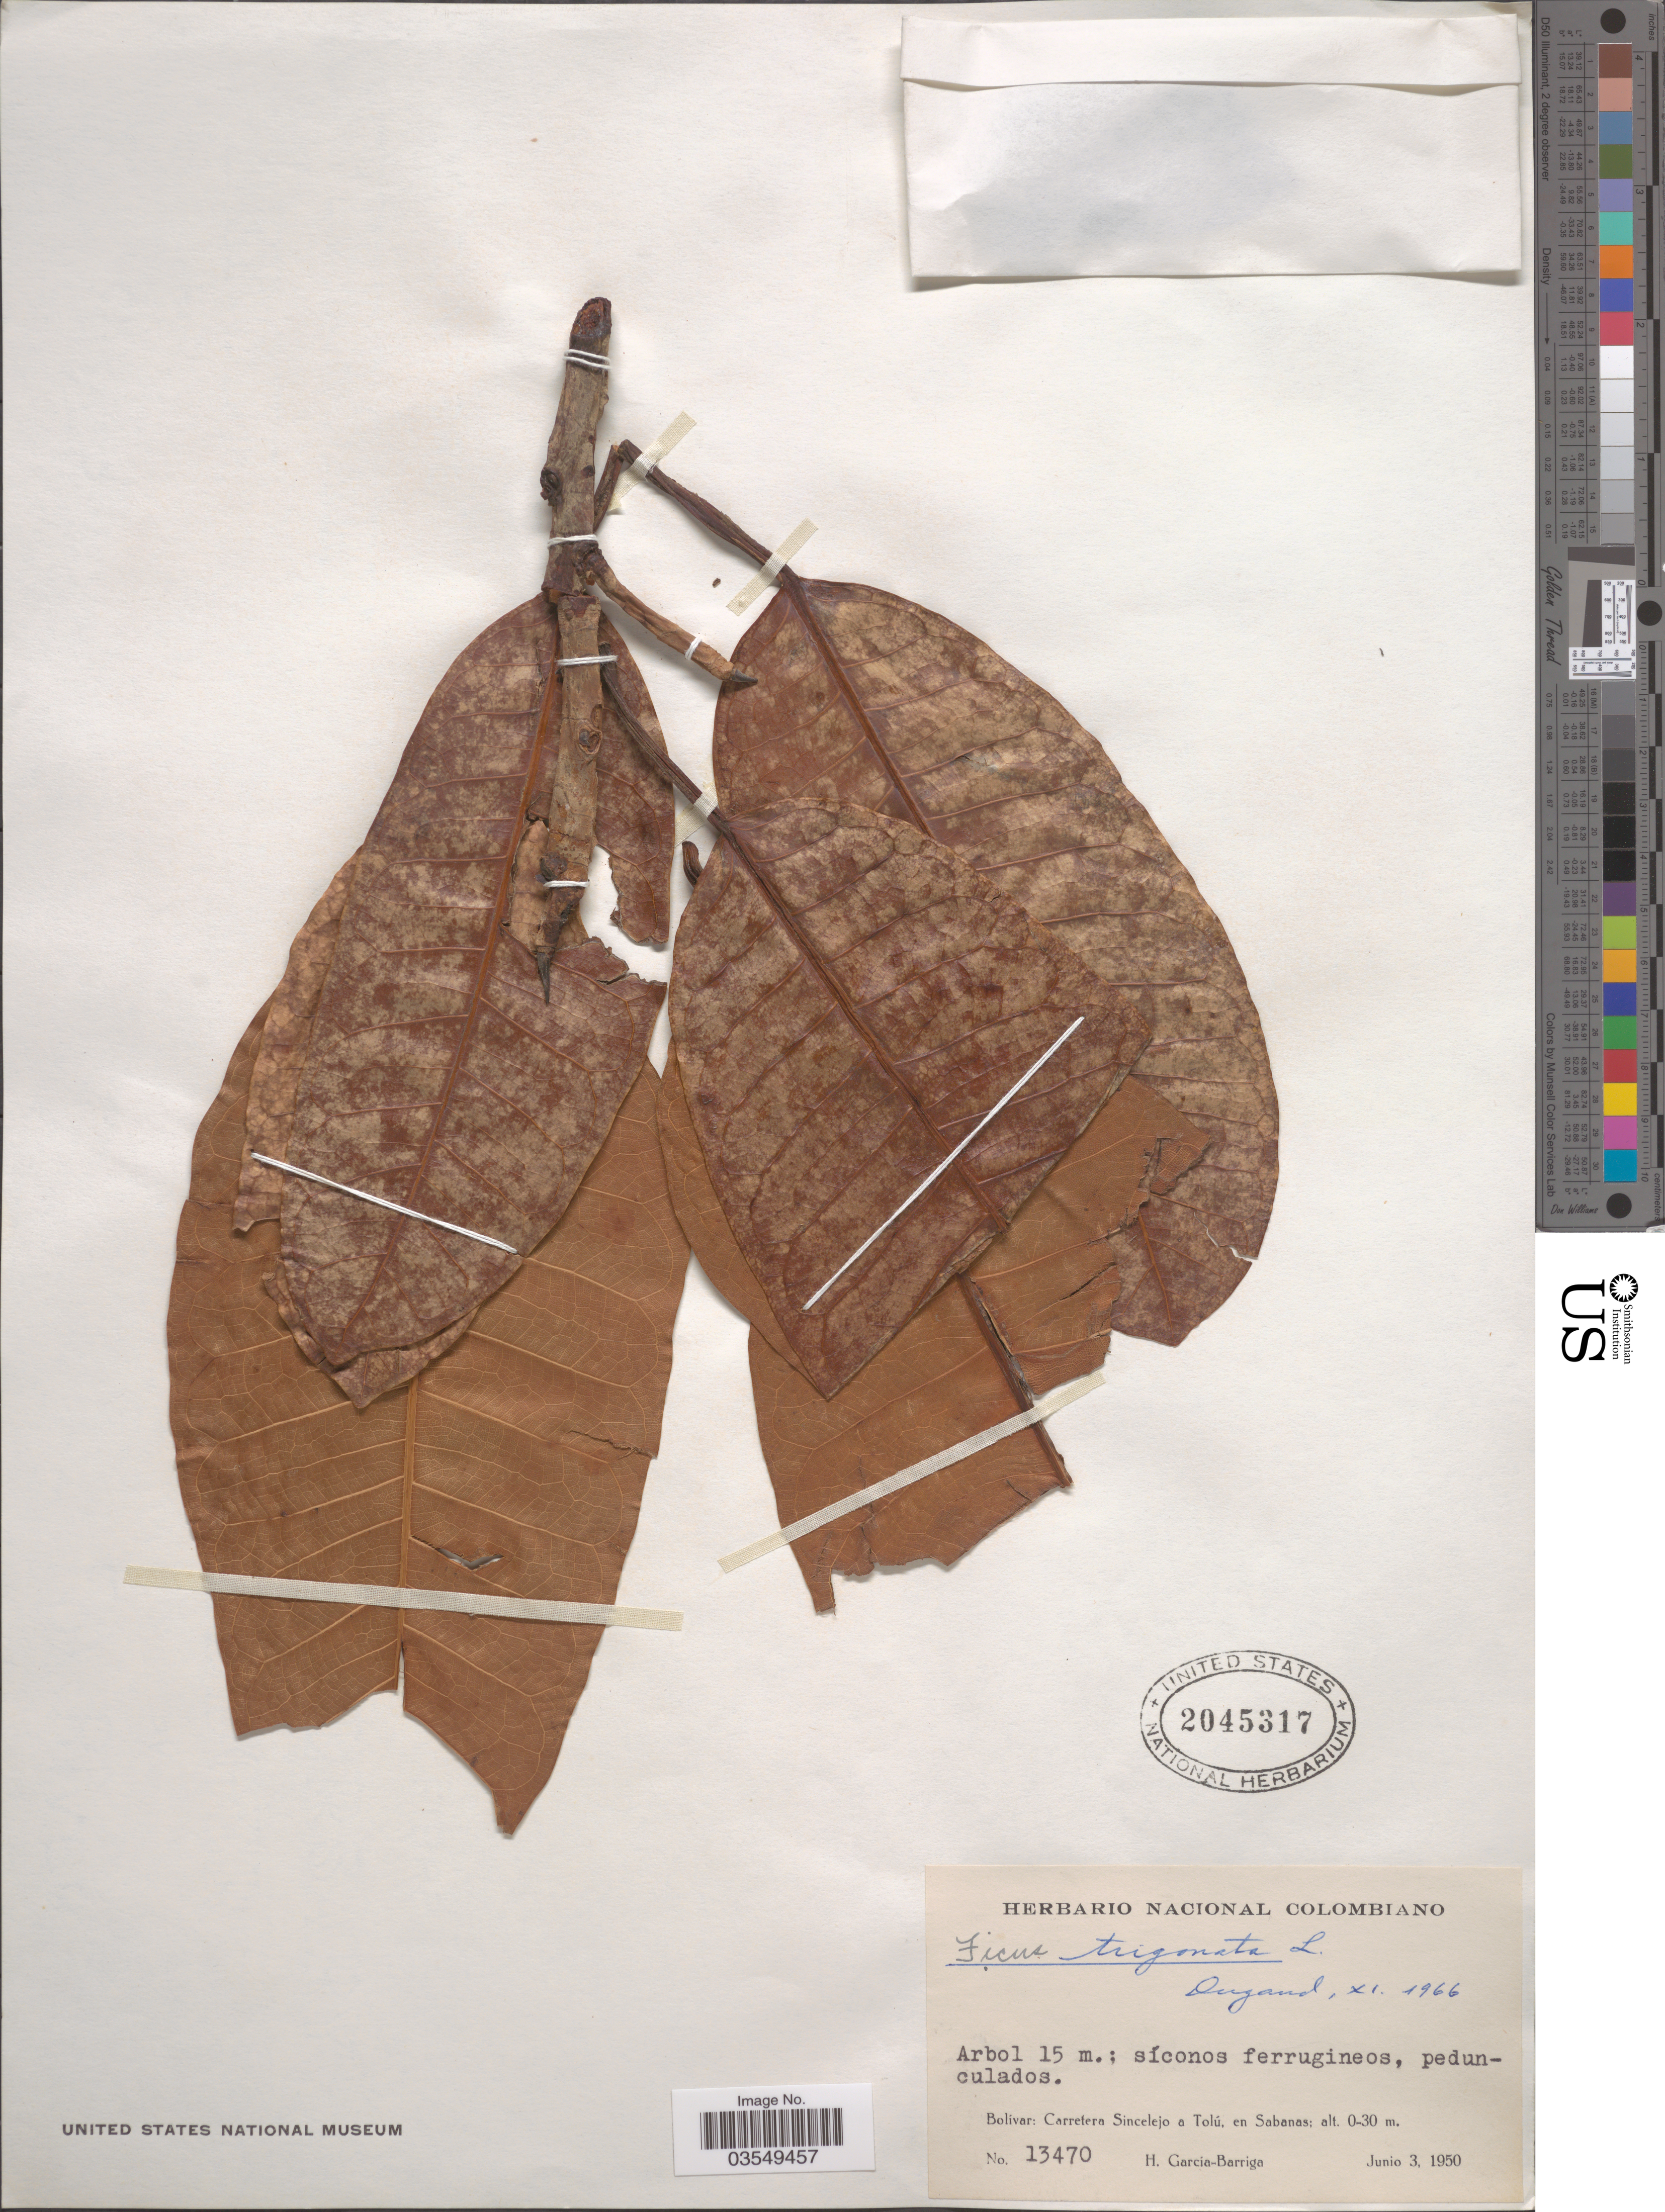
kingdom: Plantae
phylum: Tracheophyta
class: Magnoliopsida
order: Rosales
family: Moraceae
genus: Ficus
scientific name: Ficus trigona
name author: L. f.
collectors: H. García Barriga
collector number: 13470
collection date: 1950-06-03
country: Colombia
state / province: Bolívar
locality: Carretera Sincelejo a Tolú, en Sabanas.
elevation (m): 0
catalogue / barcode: US 2045317